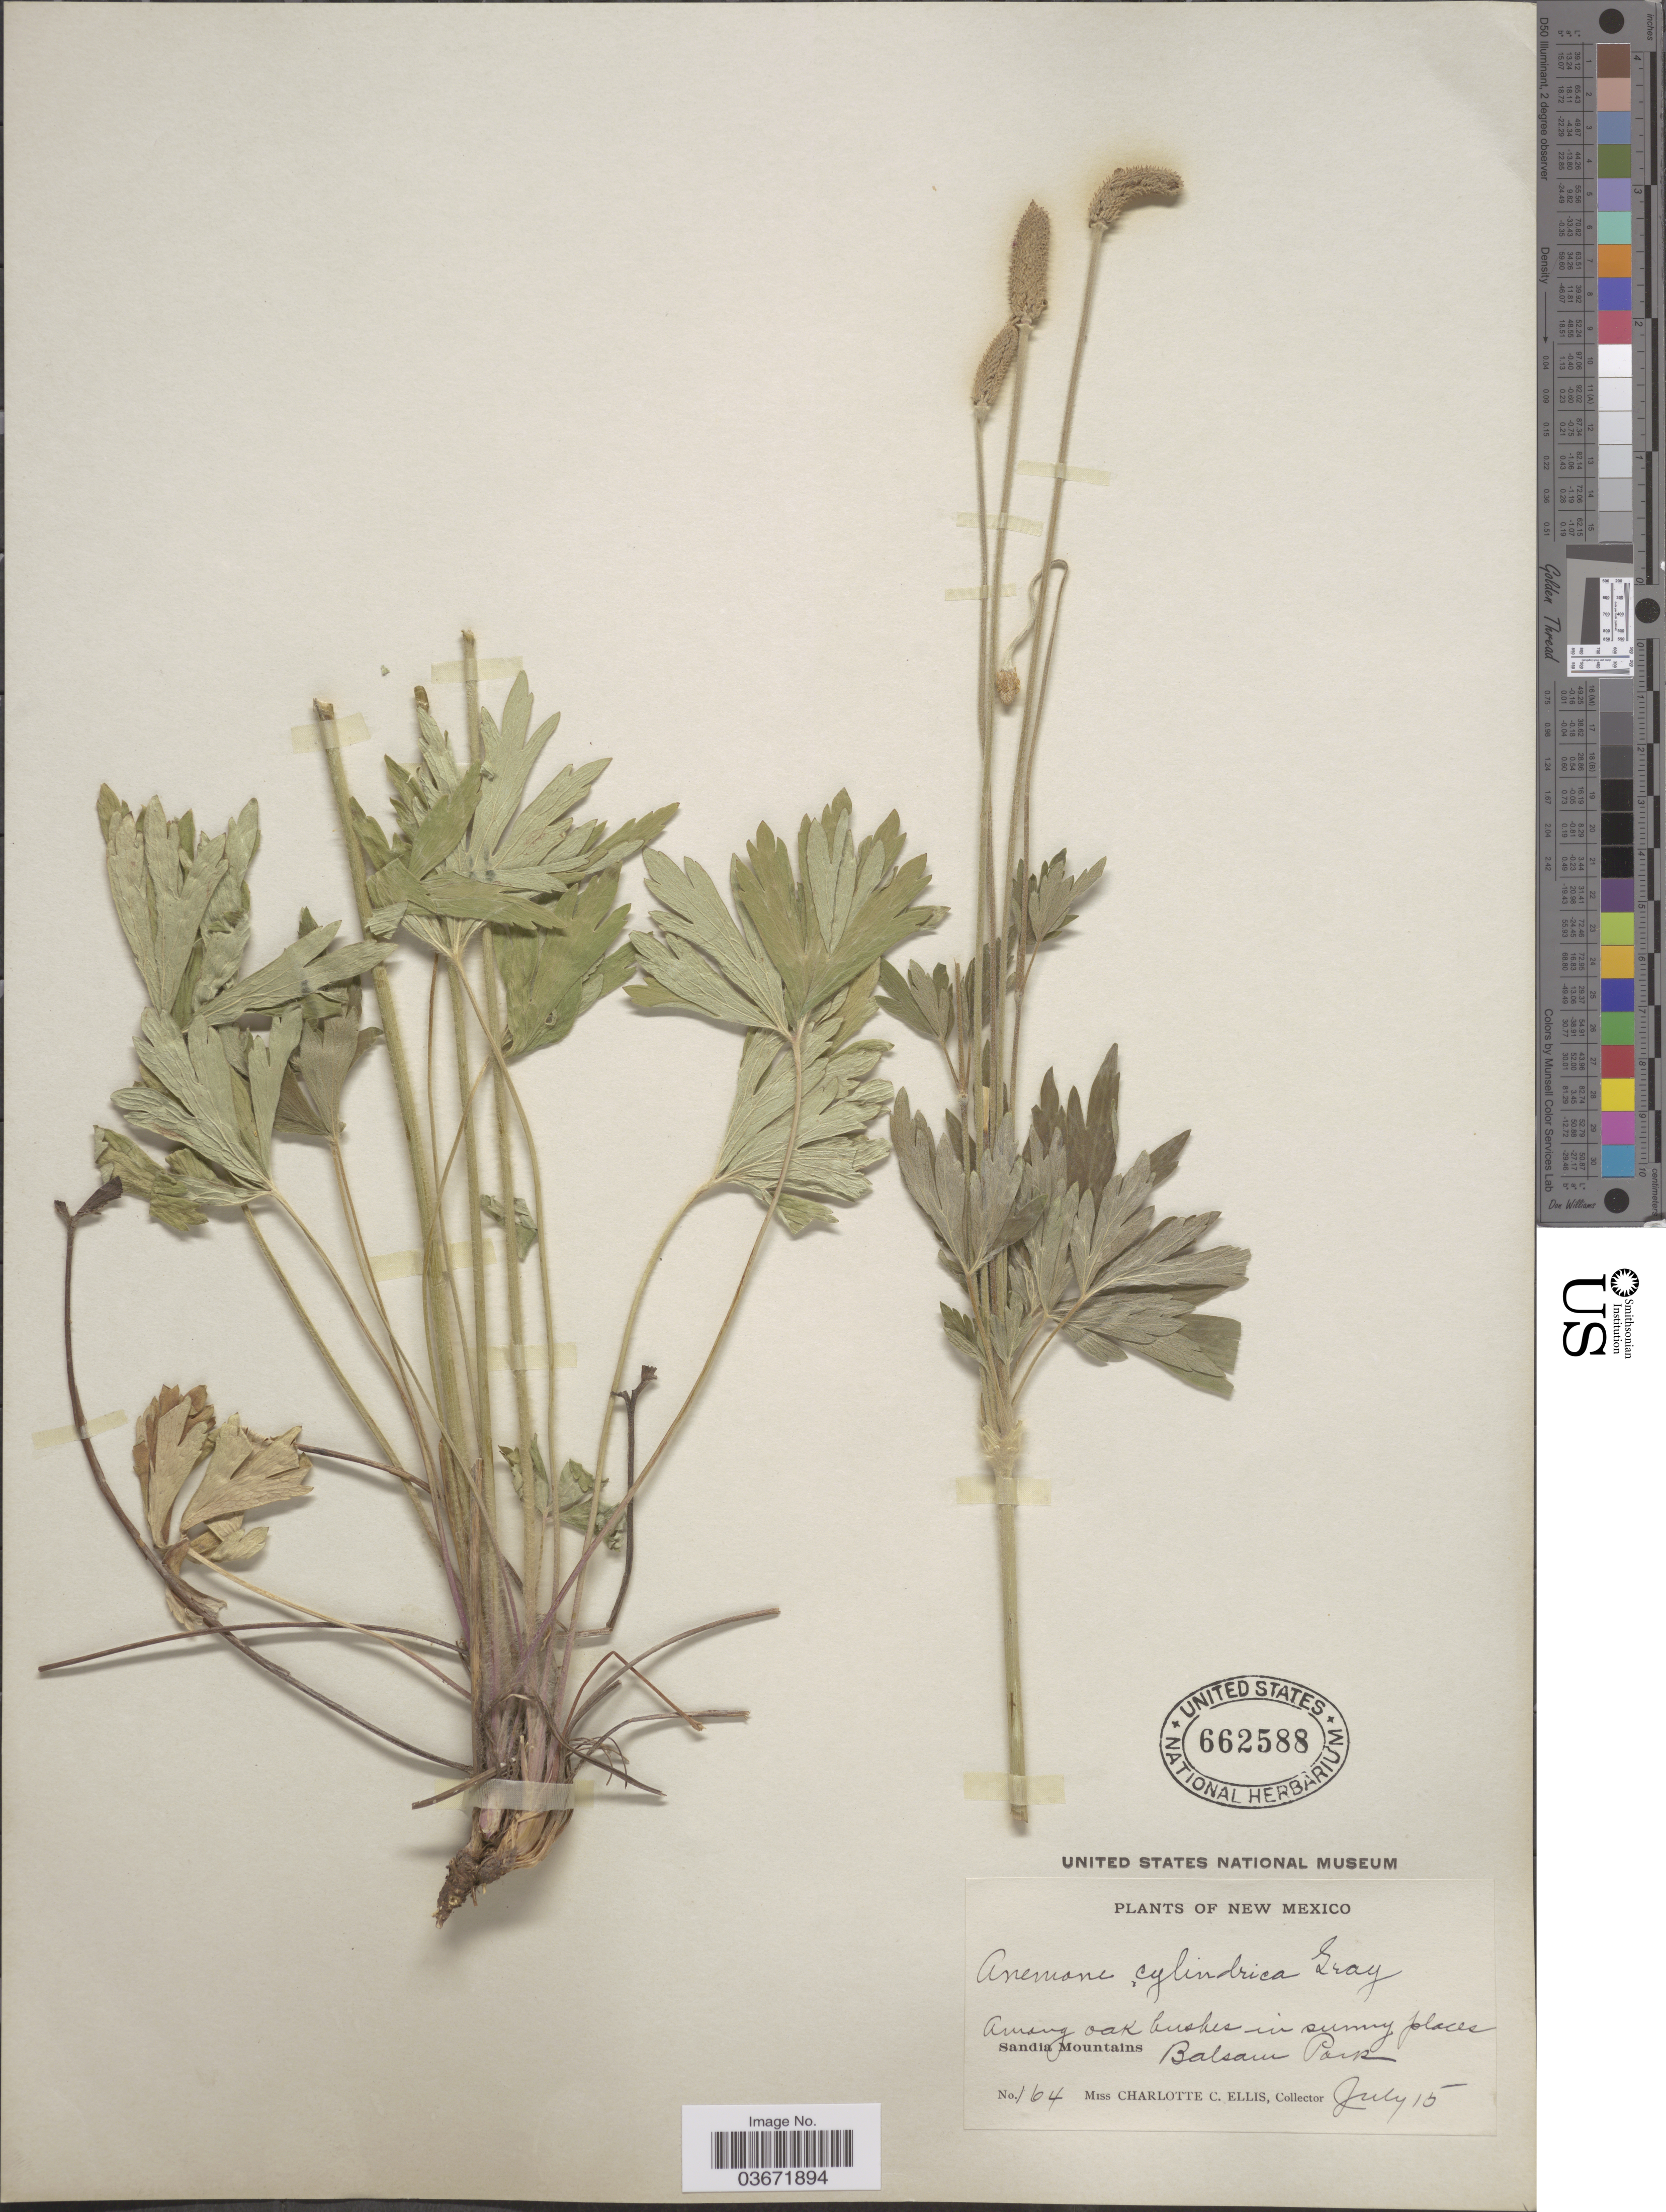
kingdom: Plantae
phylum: Tracheophyta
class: Magnoliopsida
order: Ranunculales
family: Ranunculaceae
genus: Anemone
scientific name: Anemone cylindrica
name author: A. Gray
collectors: C. C. Ellis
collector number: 164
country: United States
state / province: New Mexico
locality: Sandia Mountains. Balsam Park.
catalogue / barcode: US 662588